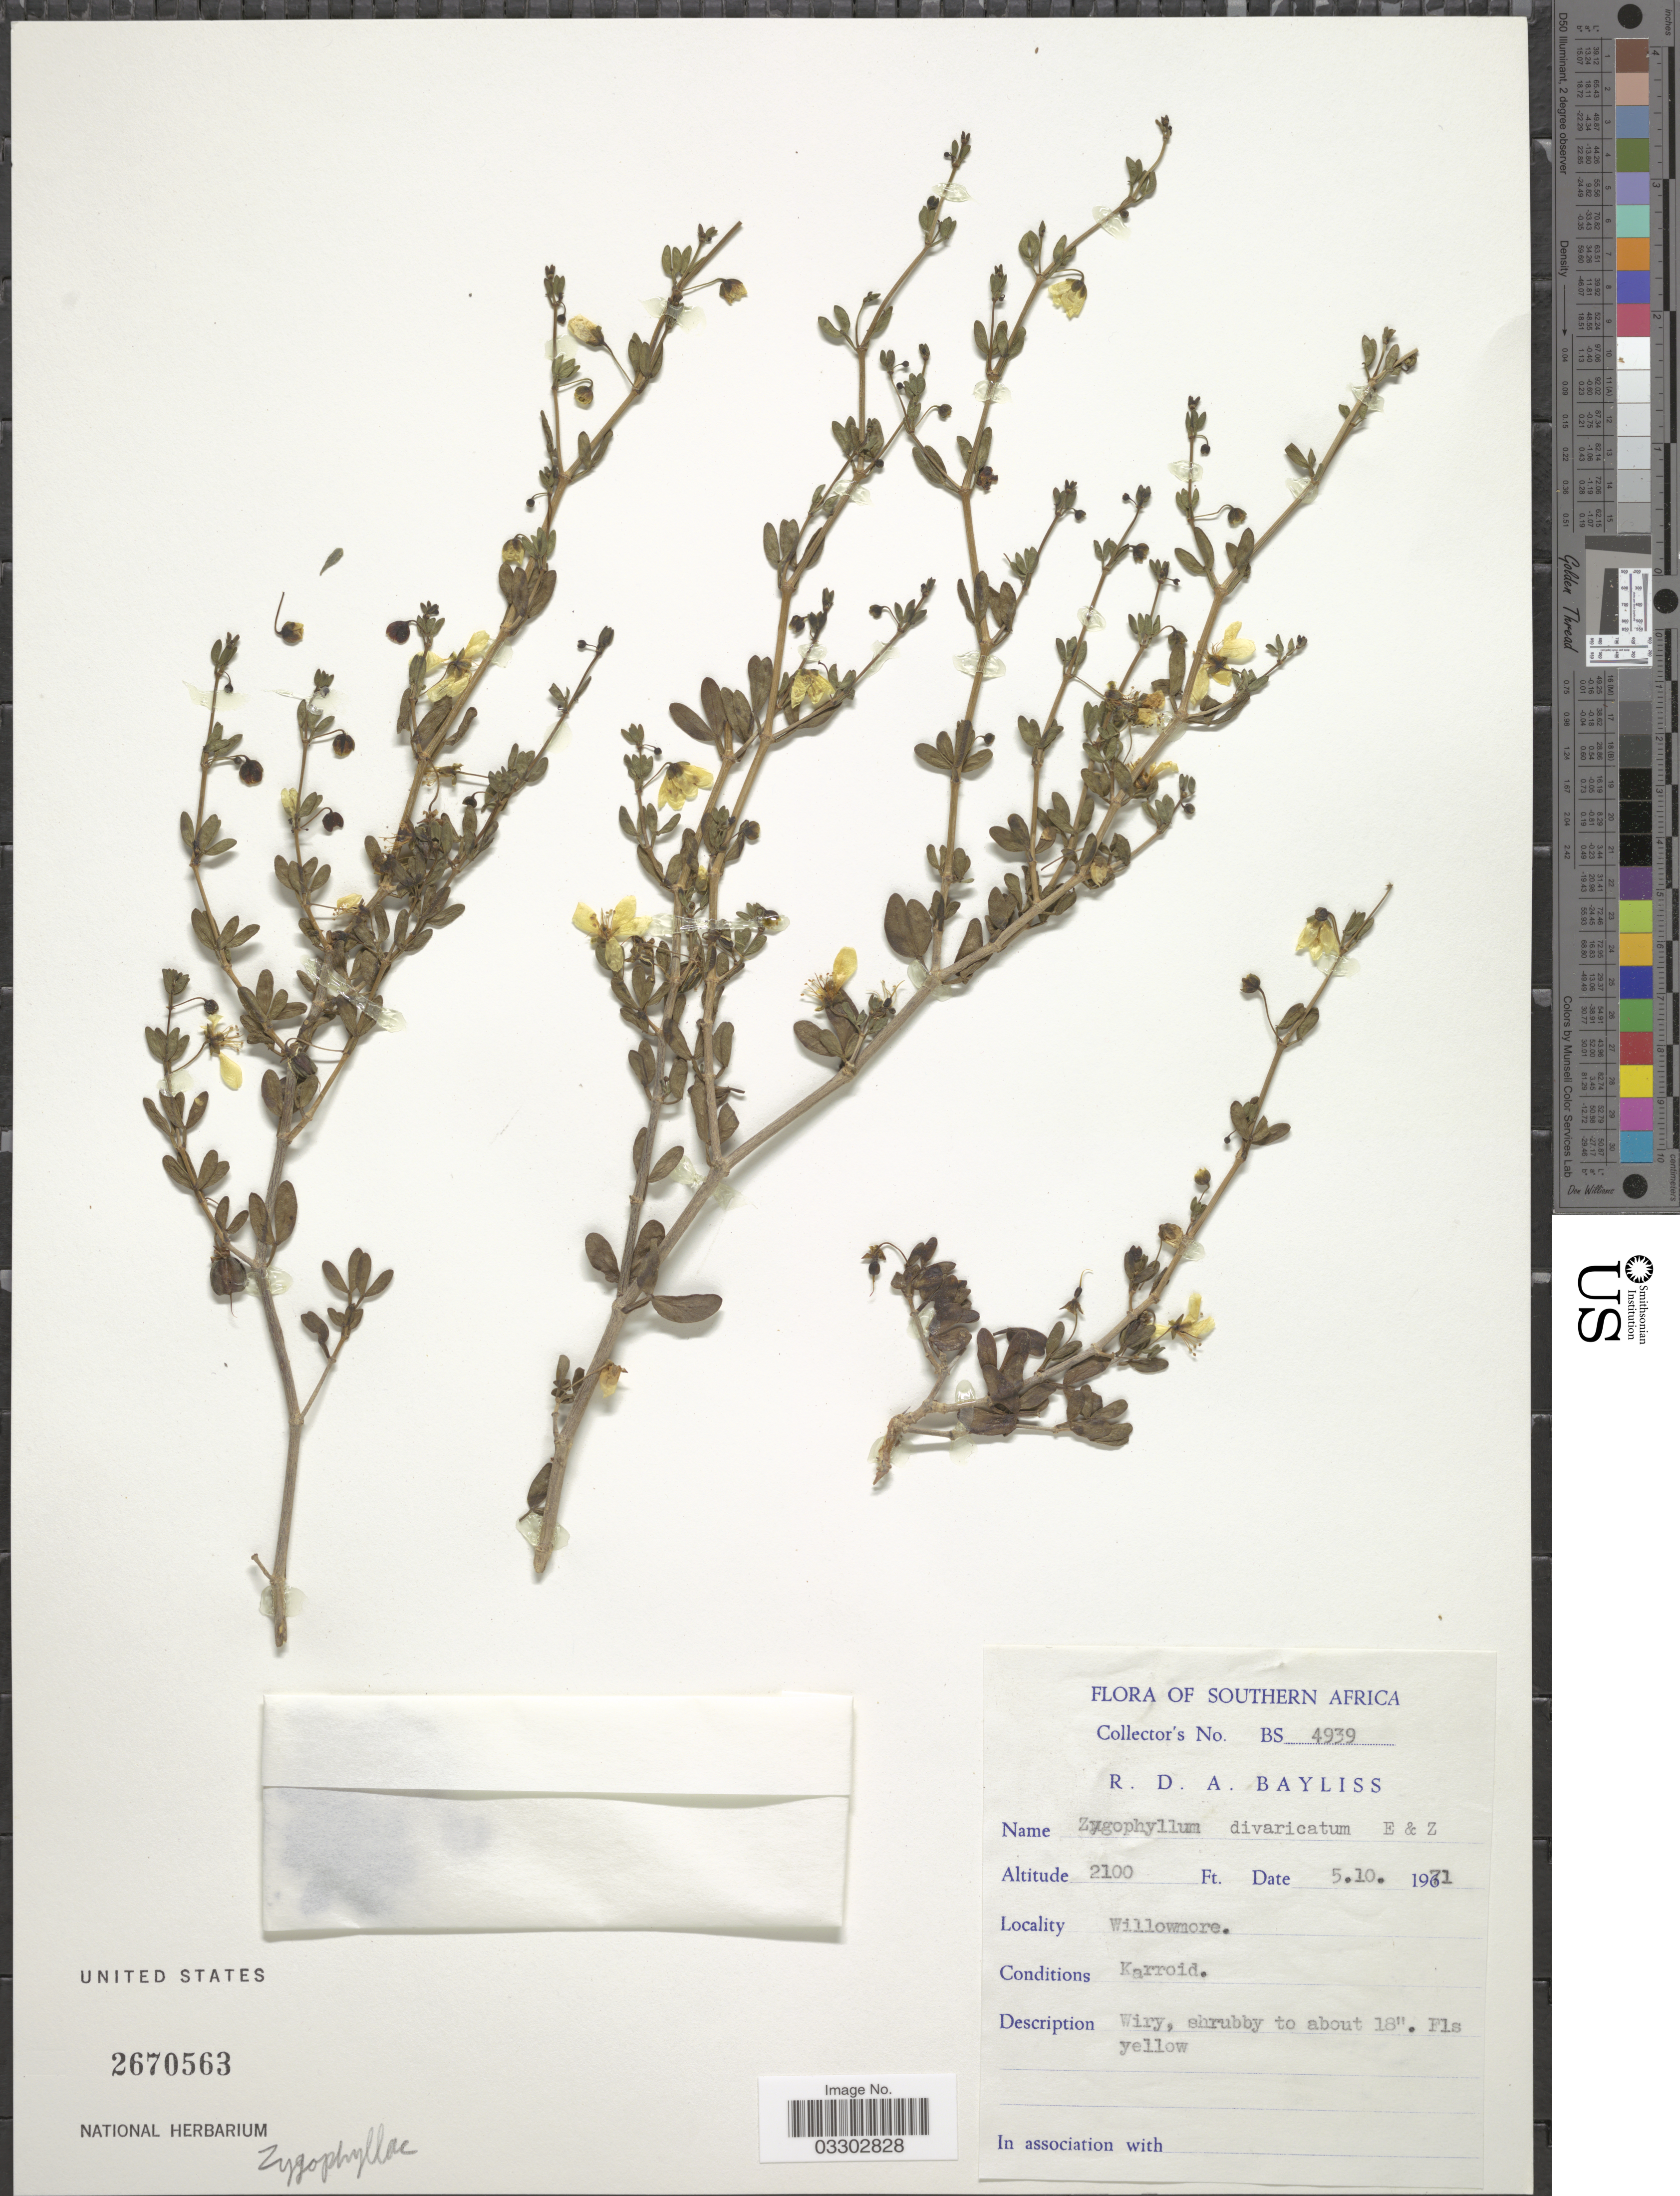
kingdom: Plantae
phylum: Tracheophyta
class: Magnoliopsida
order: Zygophyllales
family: Zygophyllaceae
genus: Roepera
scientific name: Roepera divaricata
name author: (Eckl. & Zeyh.) Beier & Thulin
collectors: R. Bayliss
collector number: BS 4939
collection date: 1971-10-05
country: South Africa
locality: Southern Africa. Willowmore.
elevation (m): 640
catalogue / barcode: US 2670563